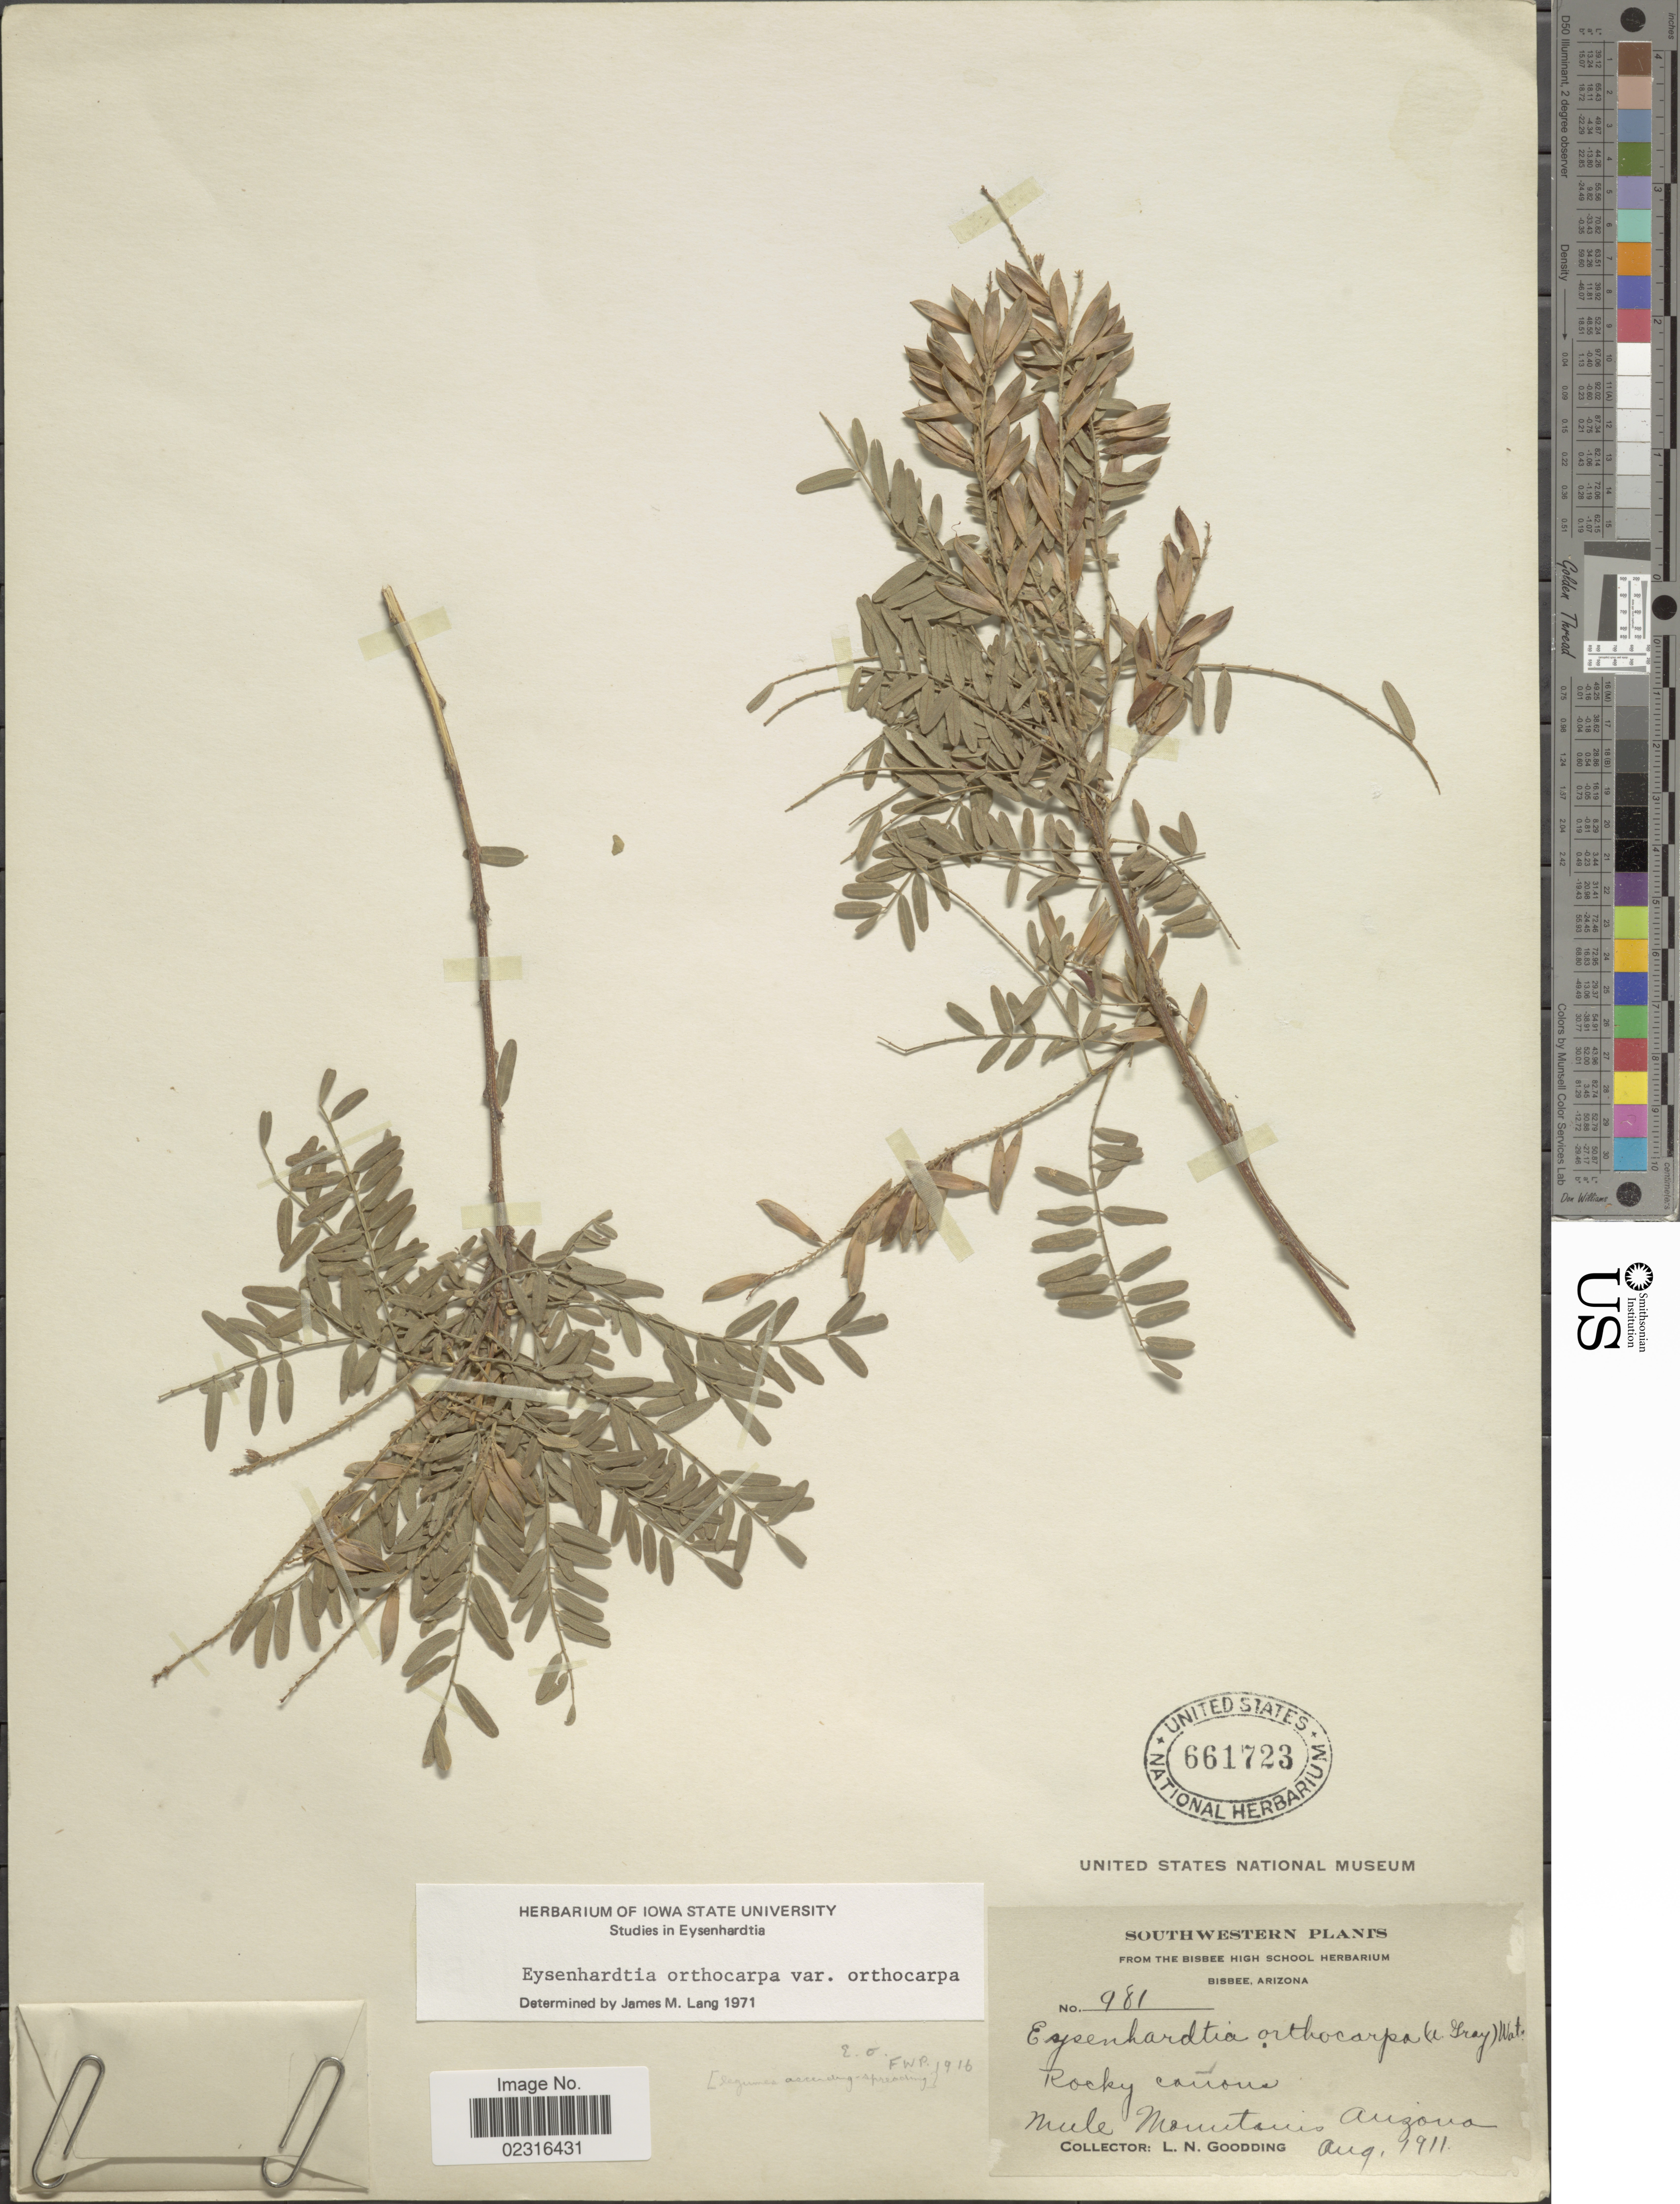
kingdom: Plantae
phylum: Tracheophyta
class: Magnoliopsida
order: Fabales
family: Fabaceae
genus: Eysenhardtia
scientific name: Eysenhardtia orthocarpa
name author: (A. Gray) S. Watson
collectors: L. N. Goodding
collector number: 981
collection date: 1911-08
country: United States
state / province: Arizona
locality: Southwestern, rocky canons, Mule Mountain.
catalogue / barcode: US 661723